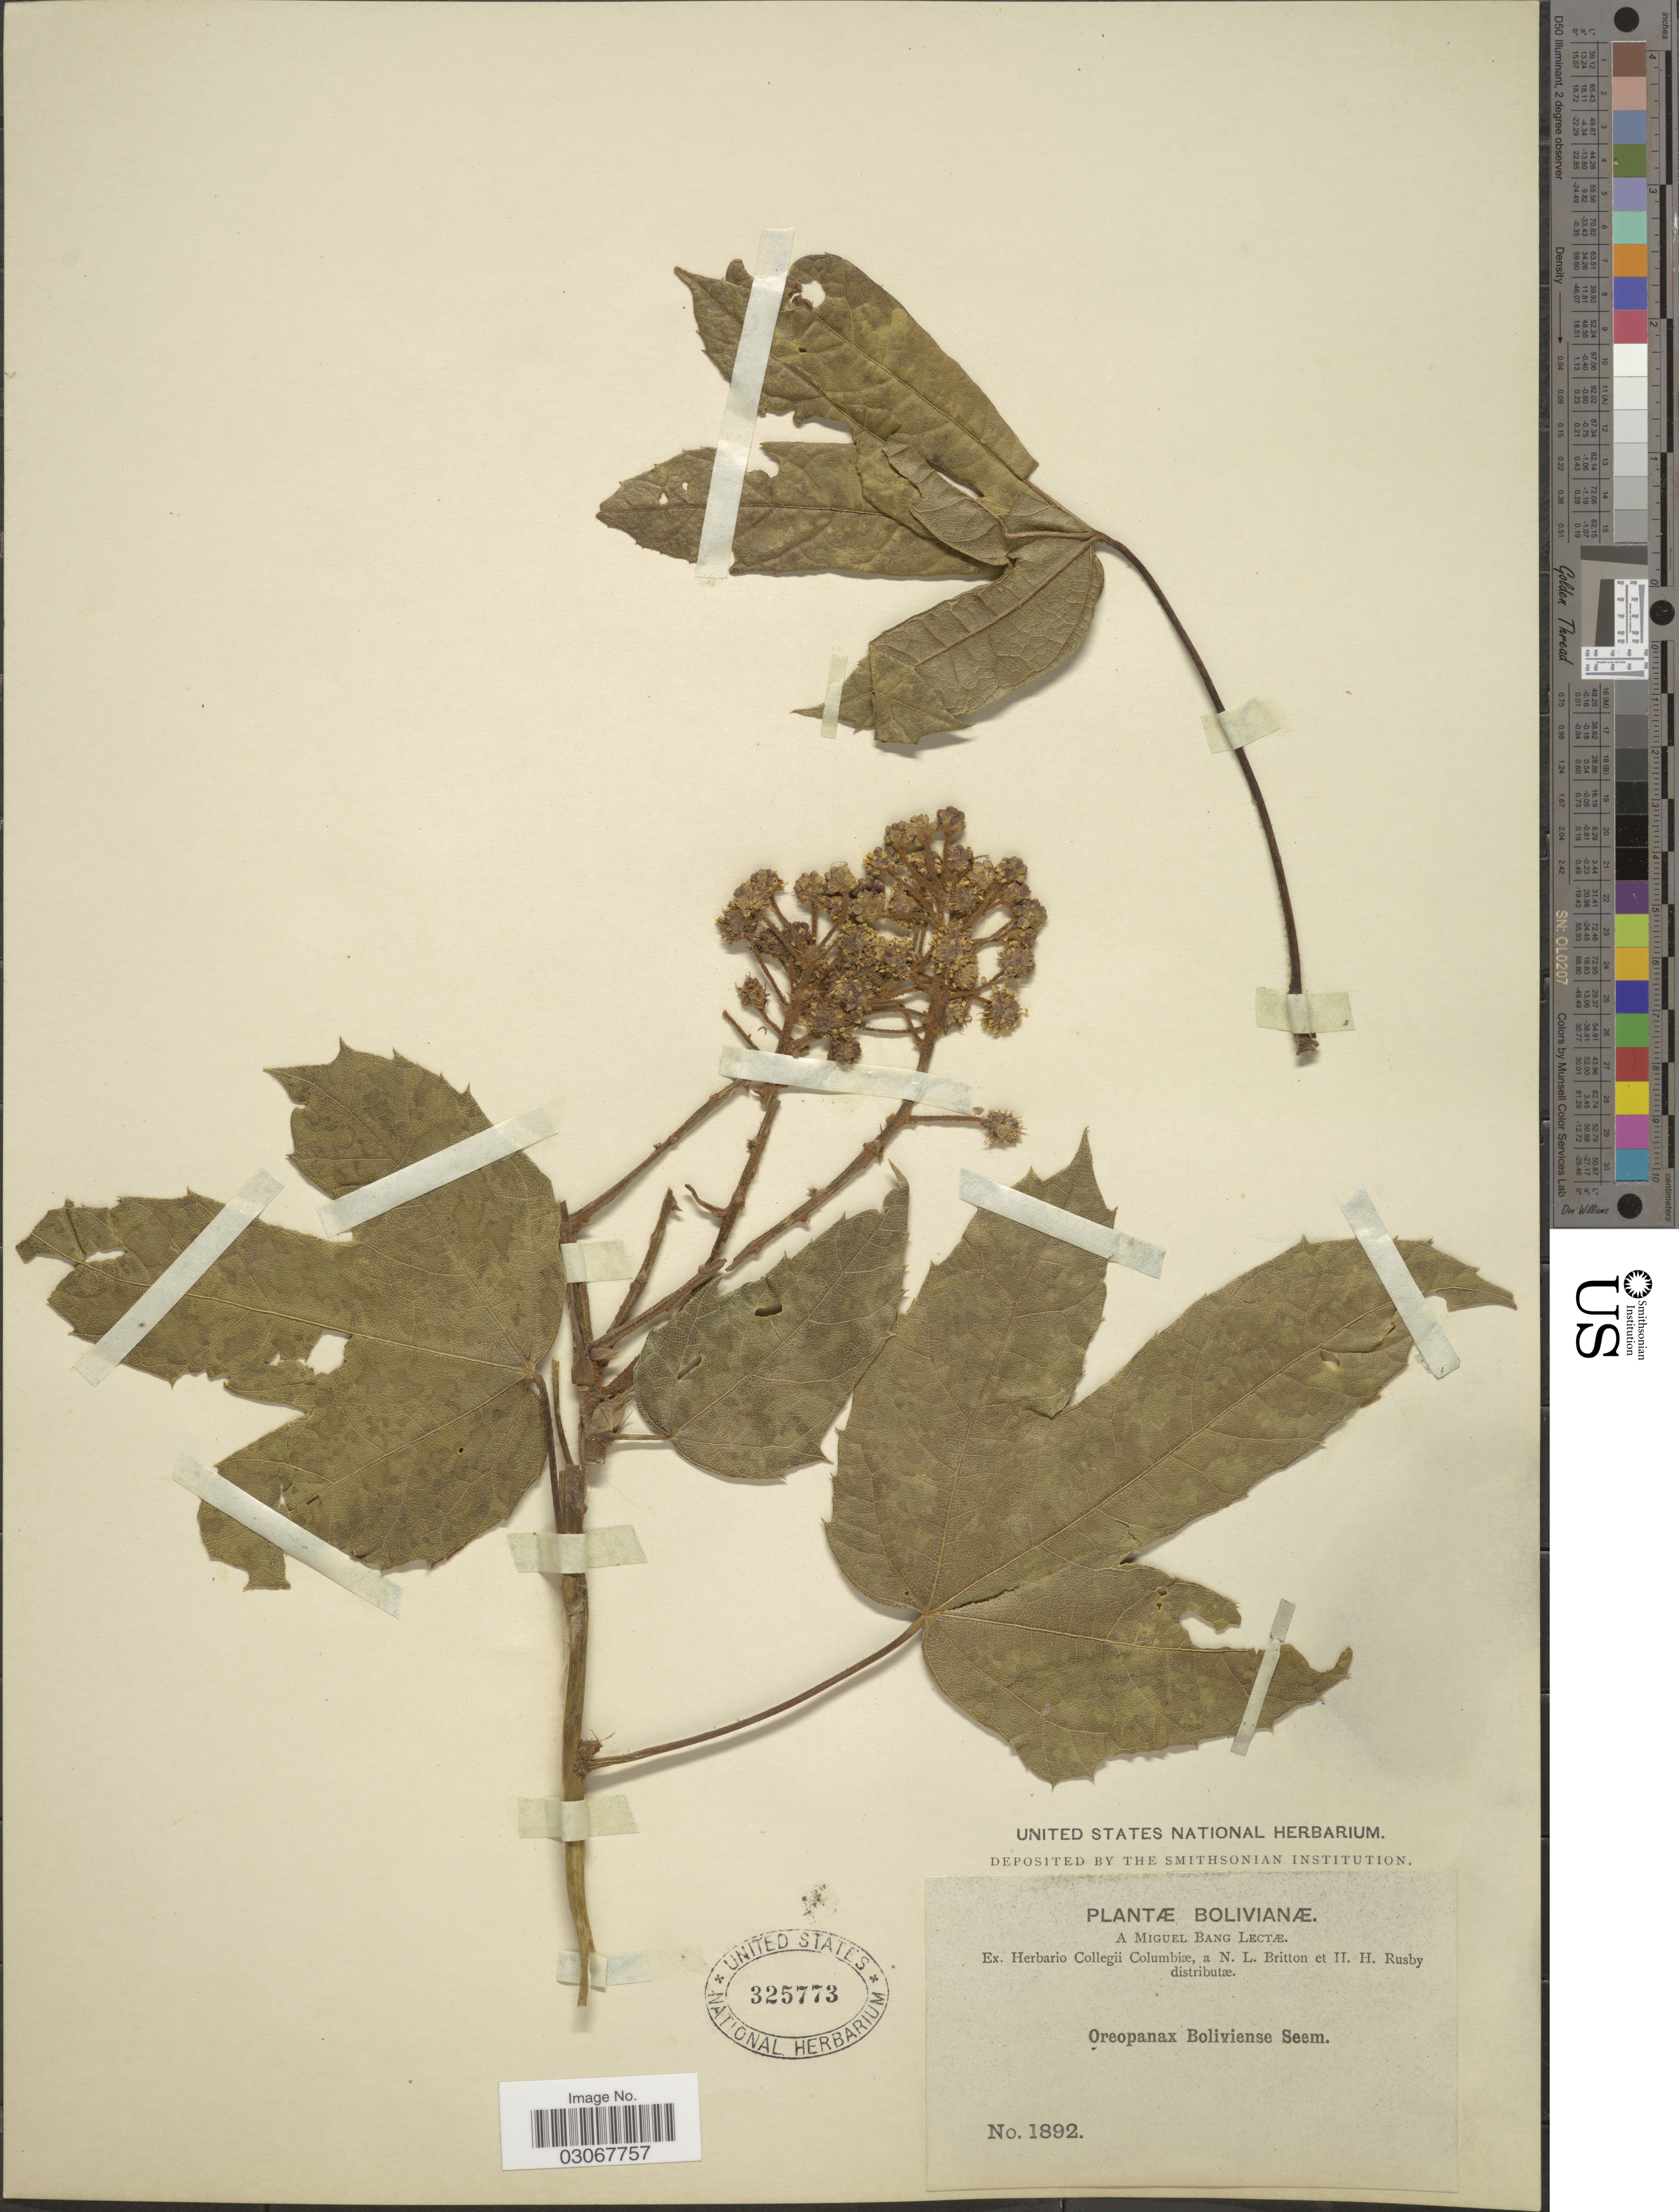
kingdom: Plantae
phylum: Tracheophyta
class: Magnoliopsida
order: Apiales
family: Araliaceae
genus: Oreopanax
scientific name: Oreopanax boliviensis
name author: Seem.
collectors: M. Bang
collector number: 1892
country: Bolivia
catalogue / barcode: US 325773